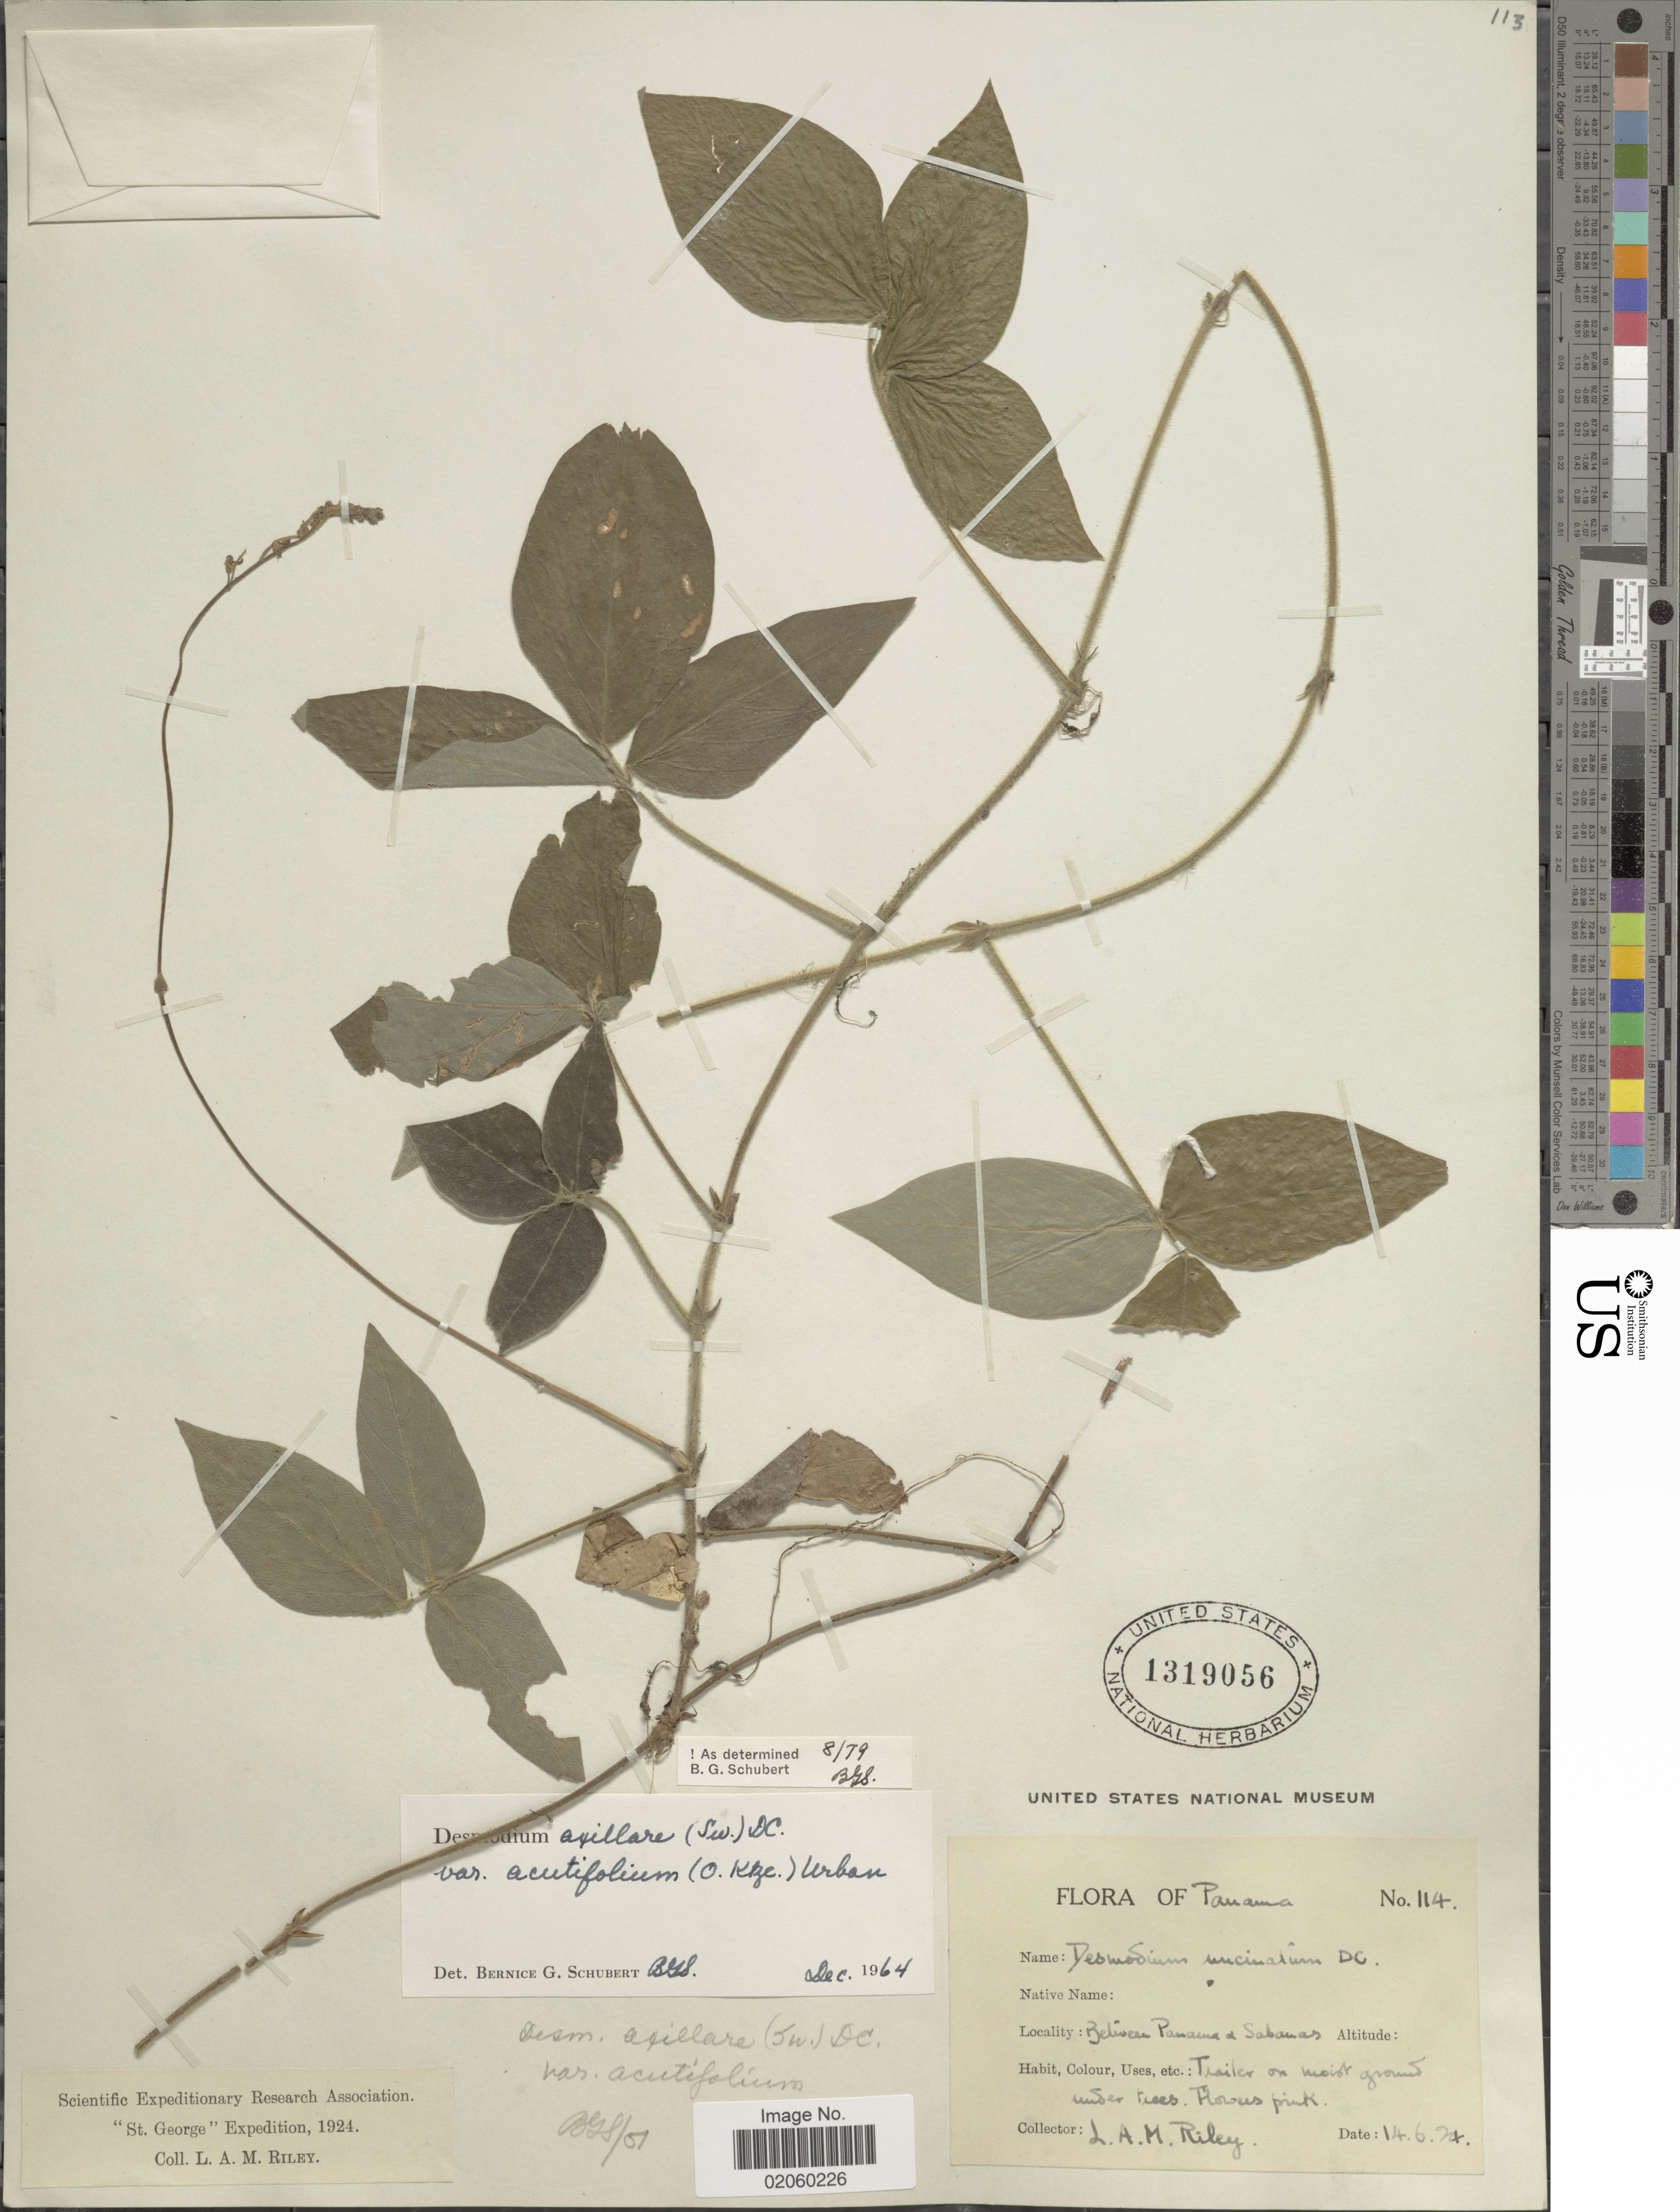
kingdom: Plantae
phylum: Tracheophyta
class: Magnoliopsida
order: Fabales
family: Fabaceae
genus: Desmodium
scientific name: Desmodium axillare var. acutifolium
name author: (Kuntze) Urb.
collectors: L. A. M. Riley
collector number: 114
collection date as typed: Transcribed d/m/y: 14/6/24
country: Panama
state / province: Panamá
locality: Between Panama & Sabanas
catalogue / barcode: US 1319056